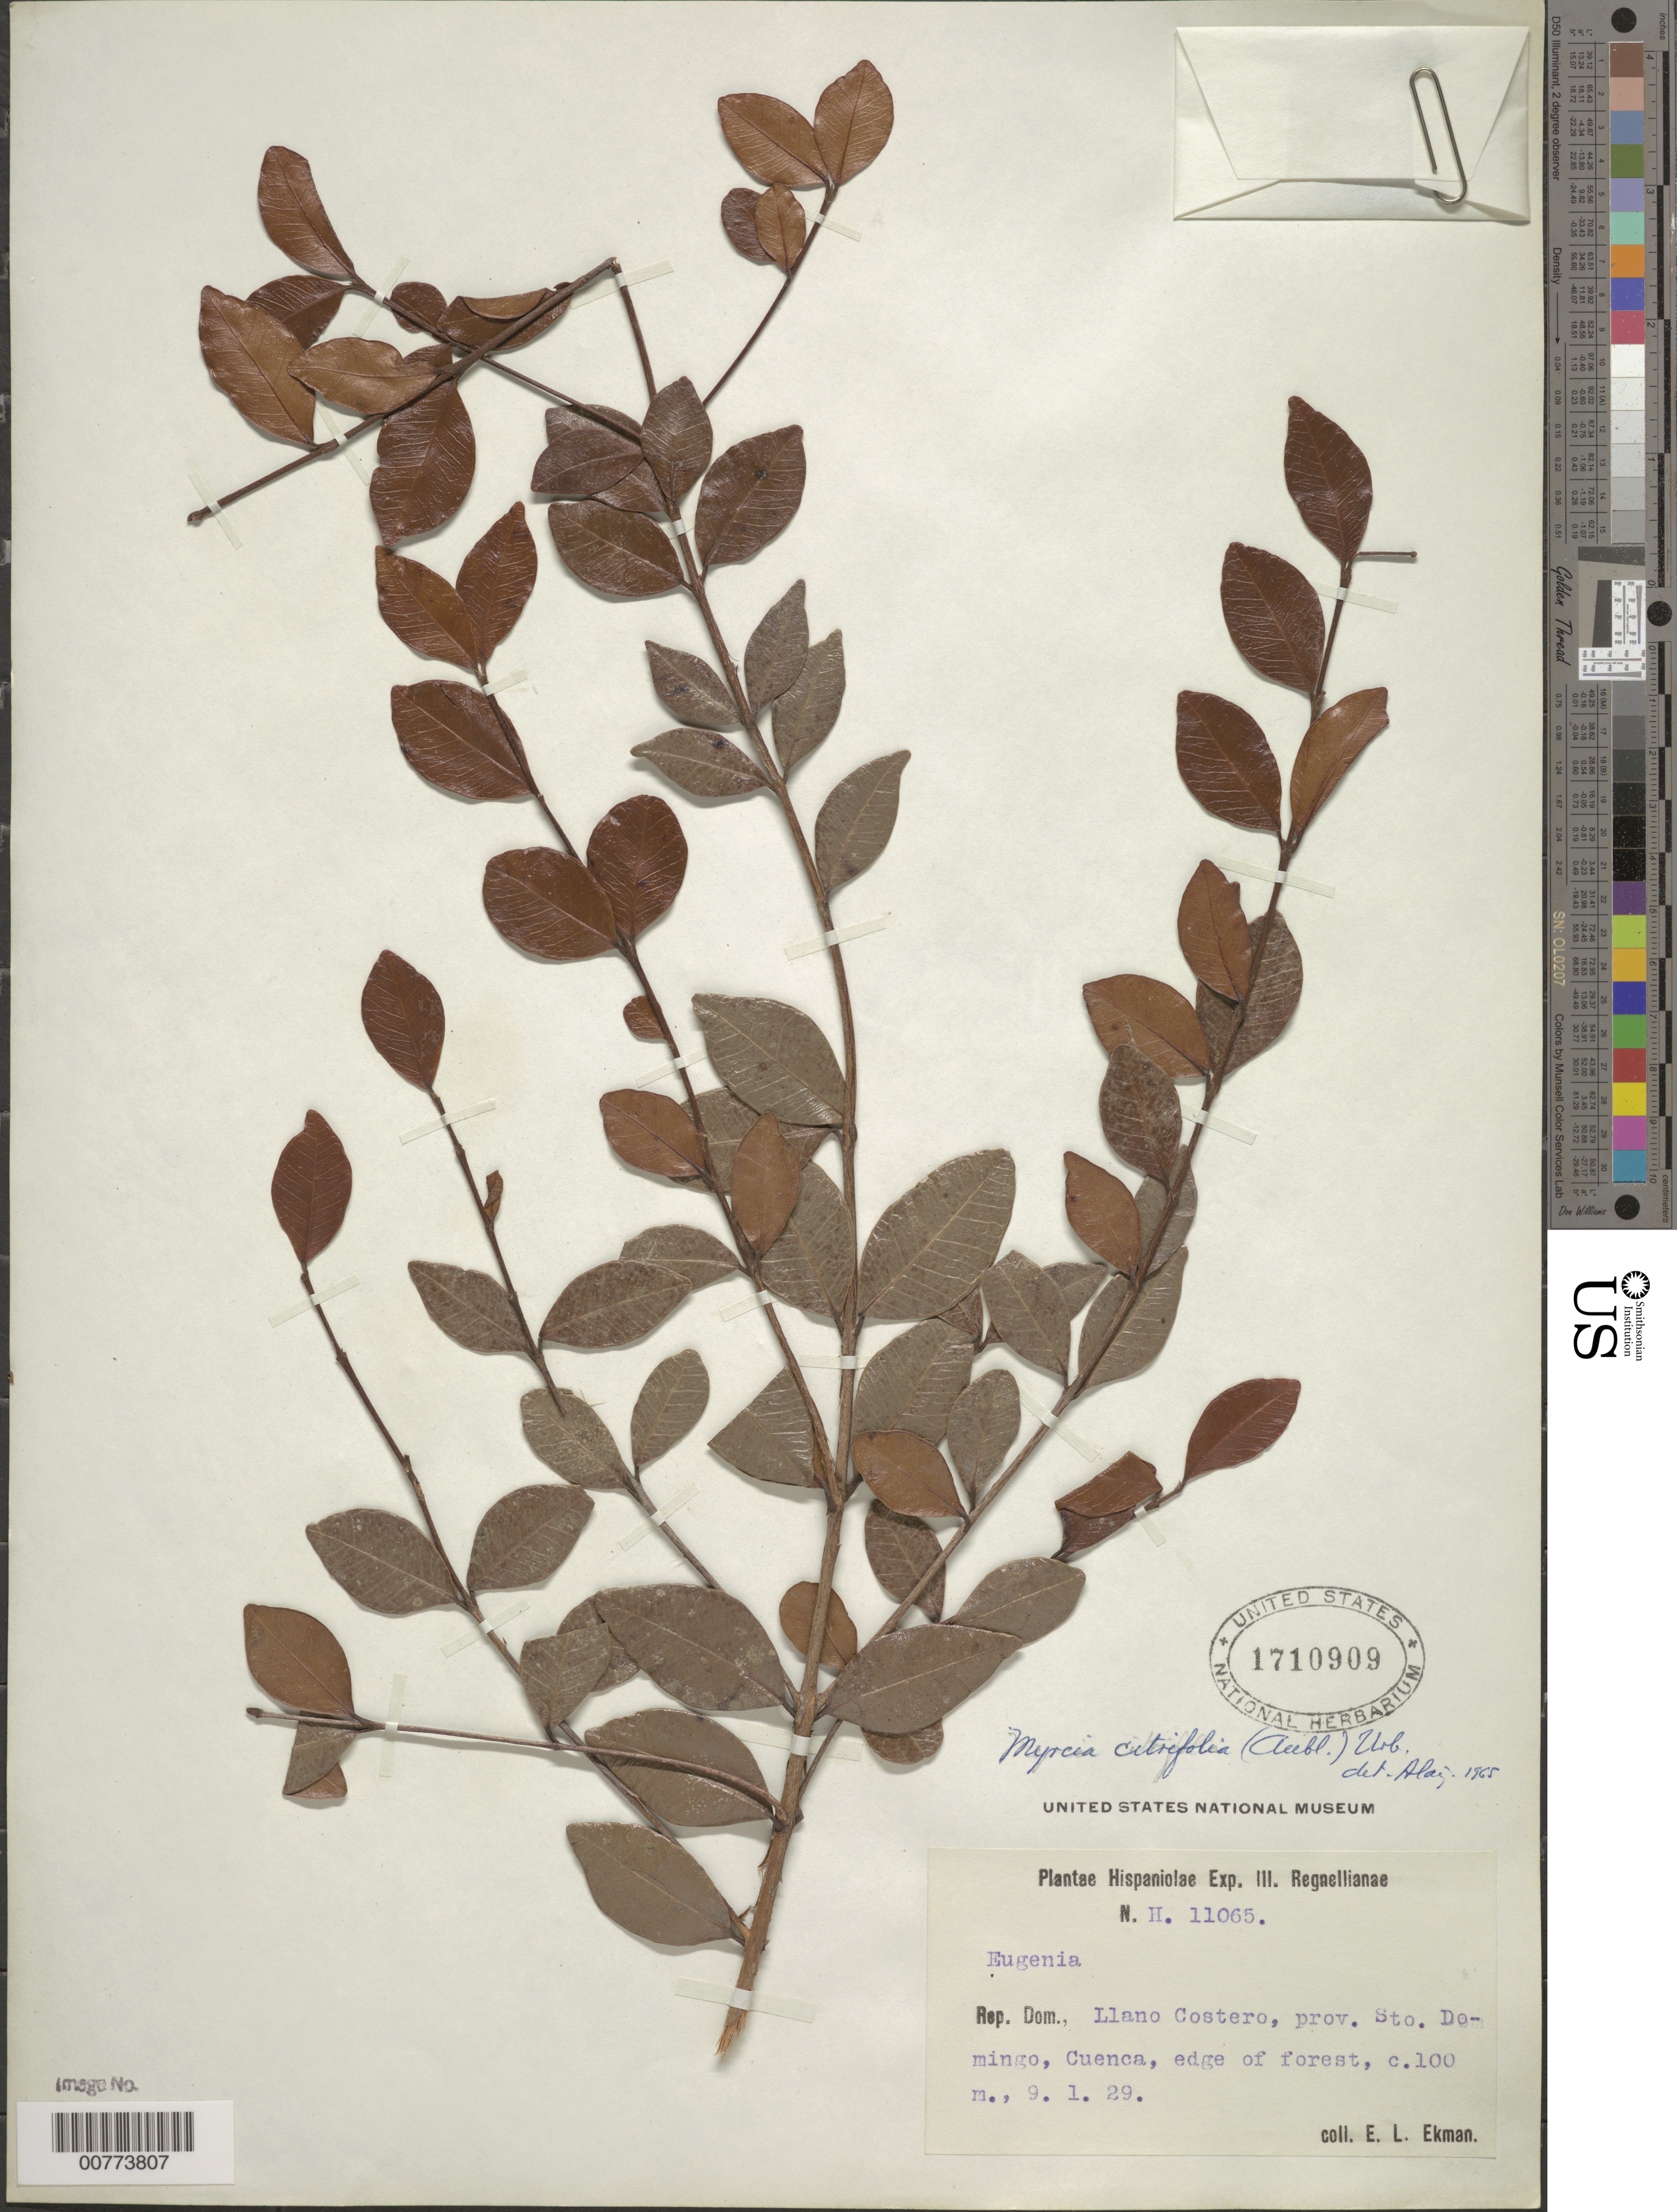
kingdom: Plantae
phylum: Tracheophyta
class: Magnoliopsida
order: Myrtales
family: Myrtaceae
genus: Myrcia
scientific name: Myrcia citrifolia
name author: (Aubl.) Urb.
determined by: Liogier, Alain H.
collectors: E. L. Ekman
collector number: H 11065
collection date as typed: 09 Jan 1929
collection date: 1929-01-09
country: Dominican Republic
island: Hispaniola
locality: Santo Domingo Province, Llano Costero, Cuenca.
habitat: Edge of forest.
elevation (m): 100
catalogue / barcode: US 1710909